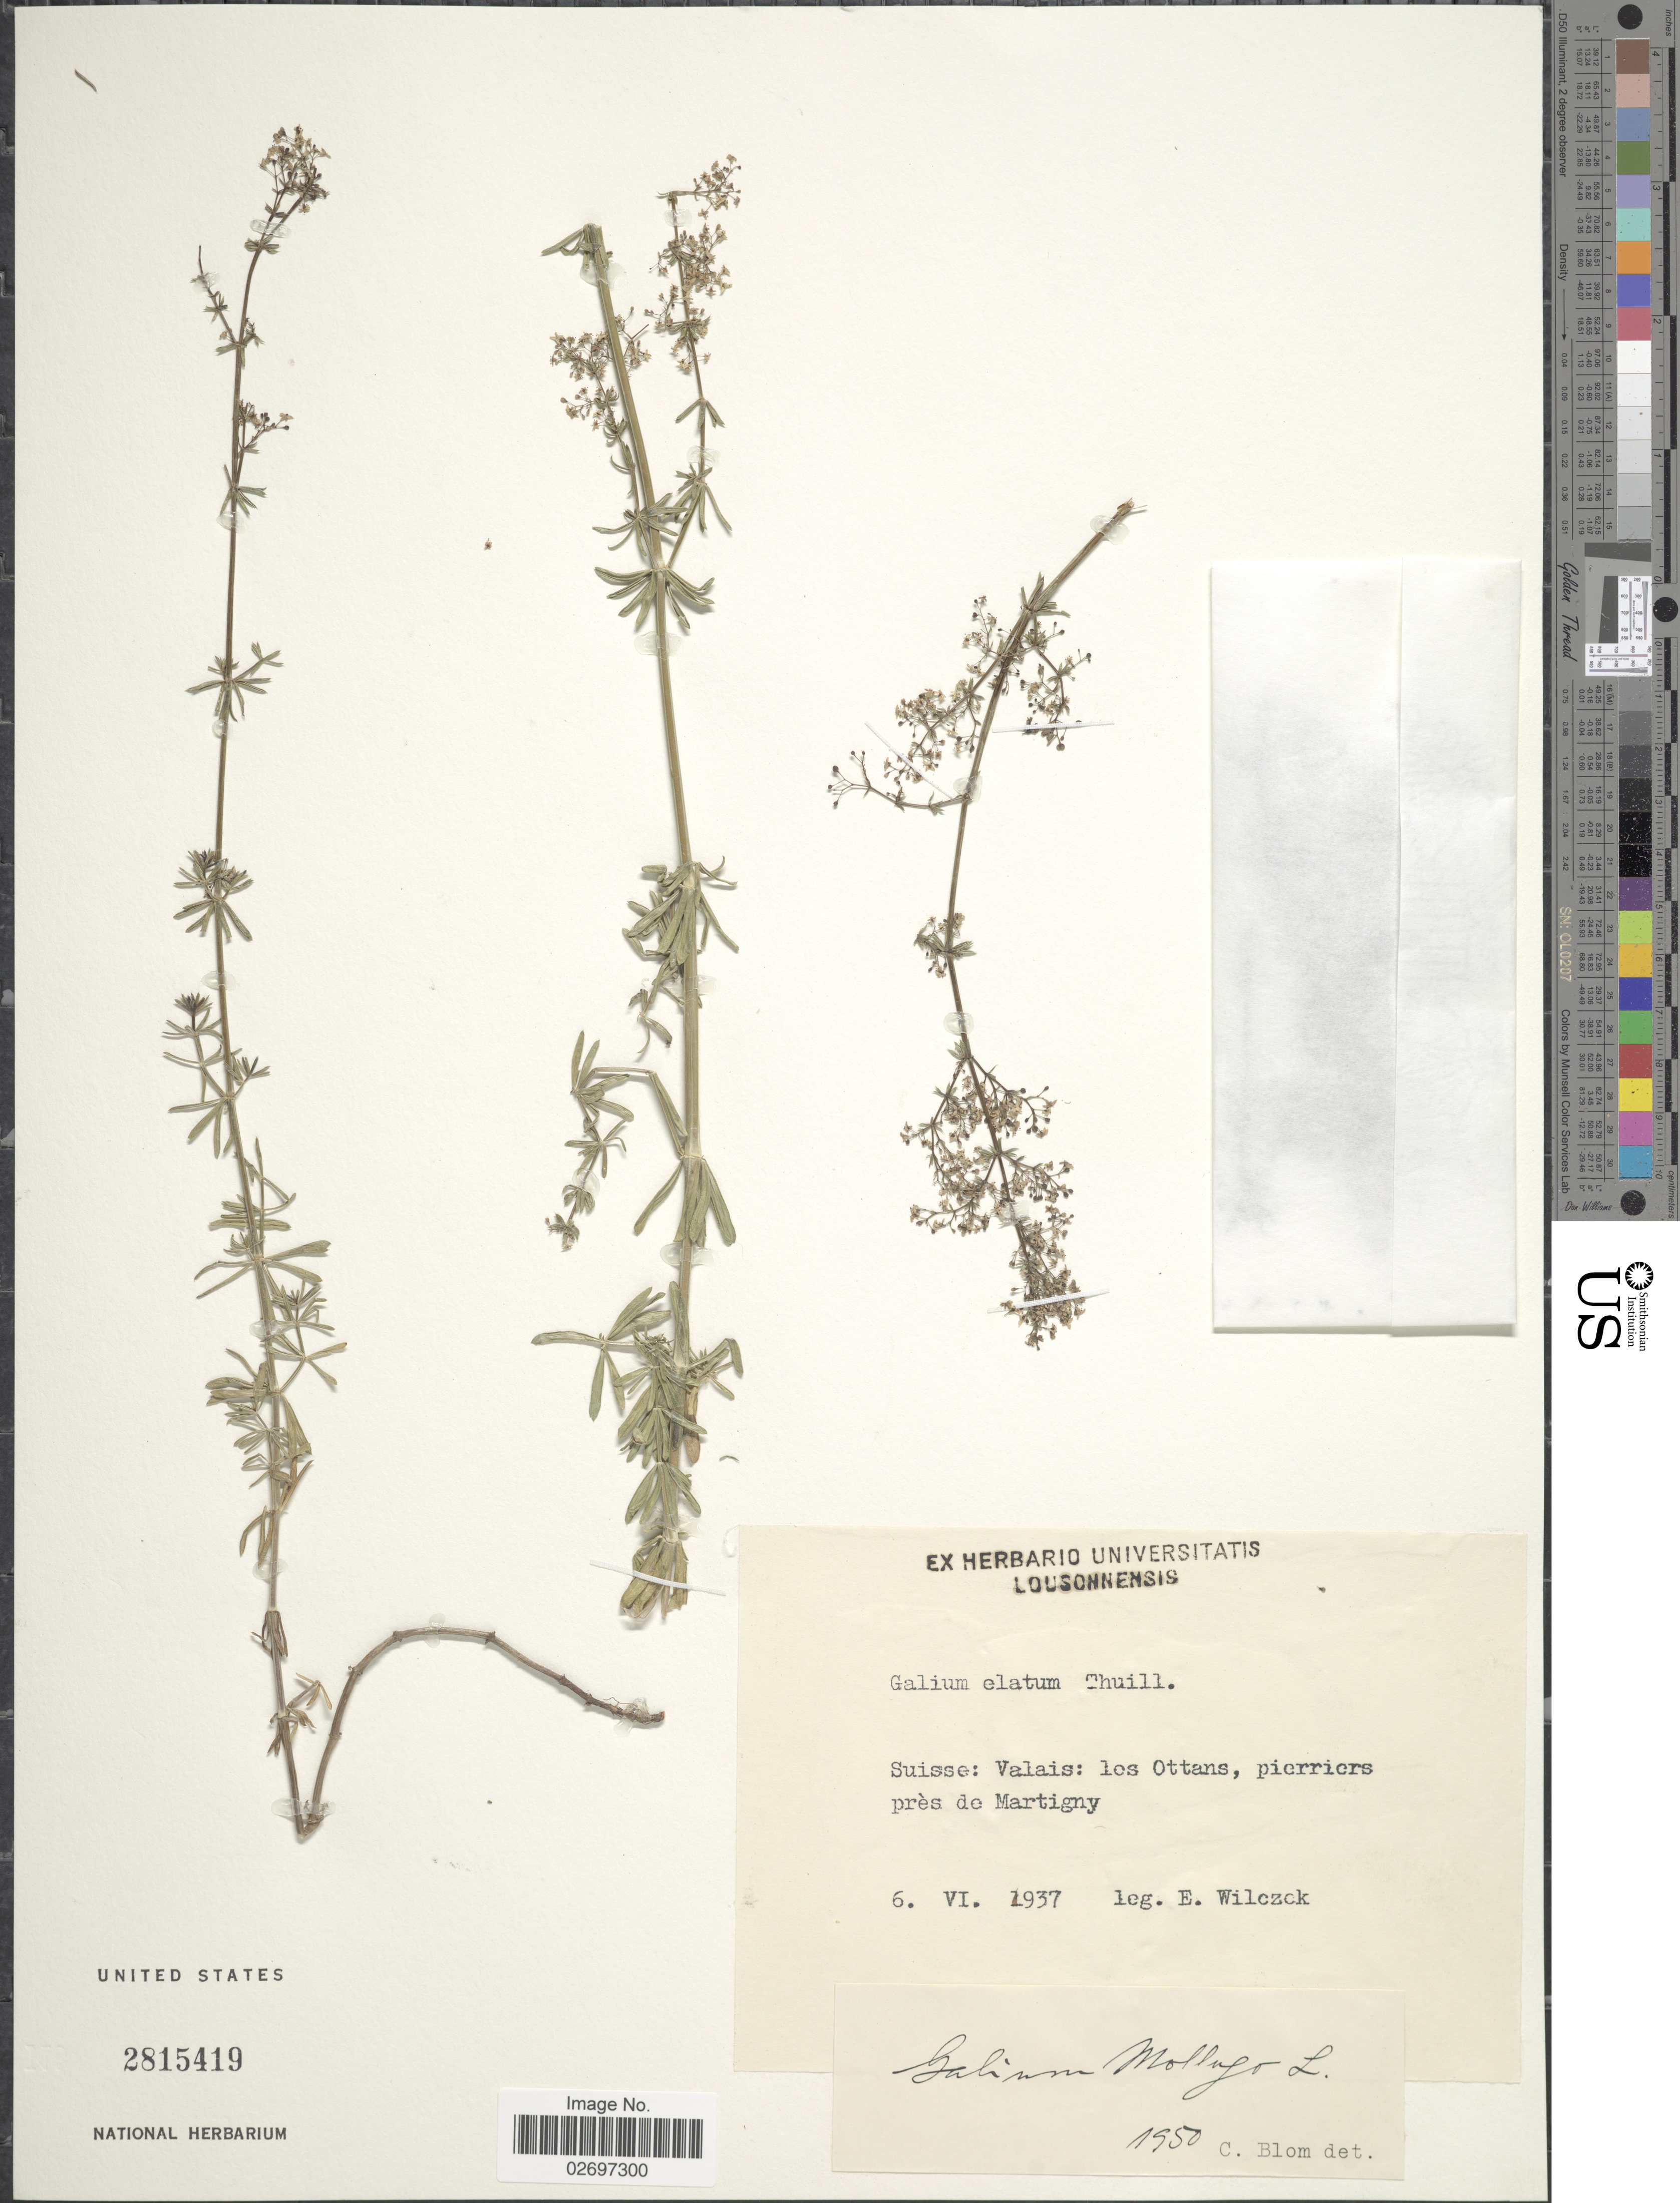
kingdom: Plantae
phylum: Tracheophyta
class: Magnoliopsida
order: Gentianales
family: Rubiaceae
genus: Galium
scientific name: Galium mollugo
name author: L.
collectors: E. Wilczek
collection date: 1937-06-06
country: Switzerland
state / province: Valais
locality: Suisse: les Ottans, pierriers près de Martigny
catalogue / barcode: US 2815419